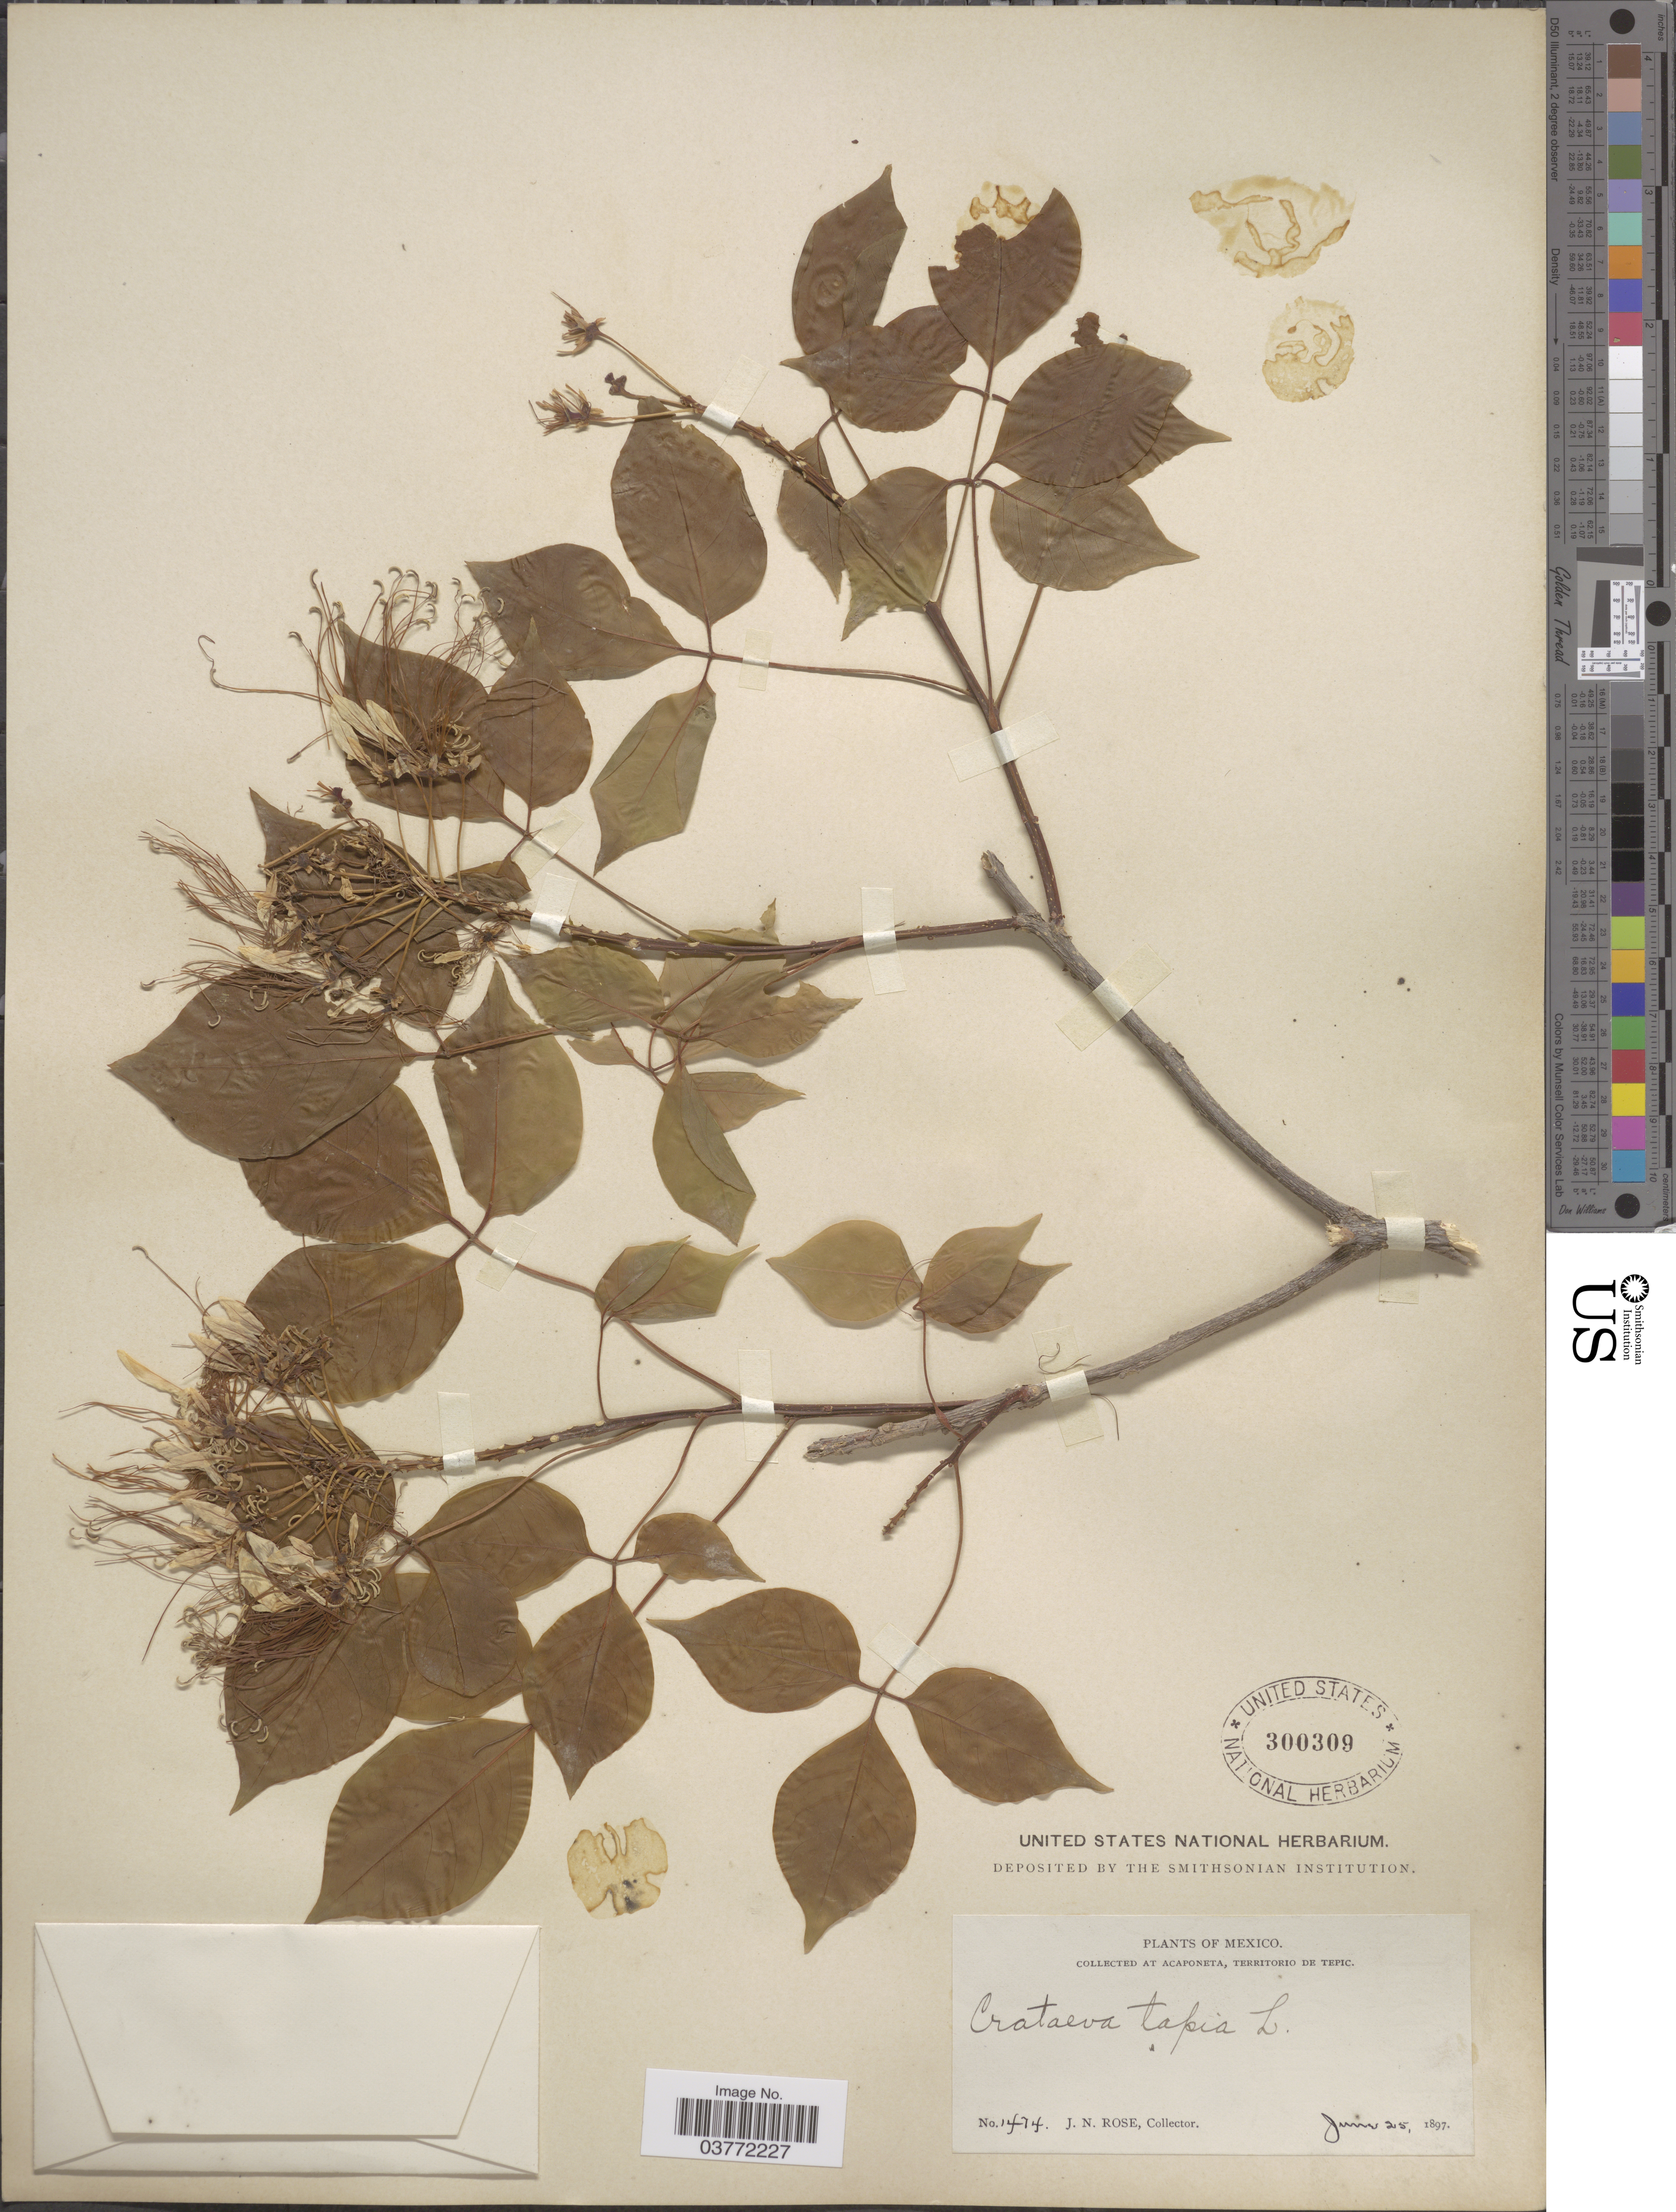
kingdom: Plantae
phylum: Tracheophyta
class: Magnoliopsida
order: Brassicales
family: Capparaceae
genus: Crateva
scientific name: Crateva tapia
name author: L.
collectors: J. N. Rose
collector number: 1474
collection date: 1897-06-25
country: Mexico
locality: Acaponeta, Territorio de Tepic.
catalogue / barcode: US 300309